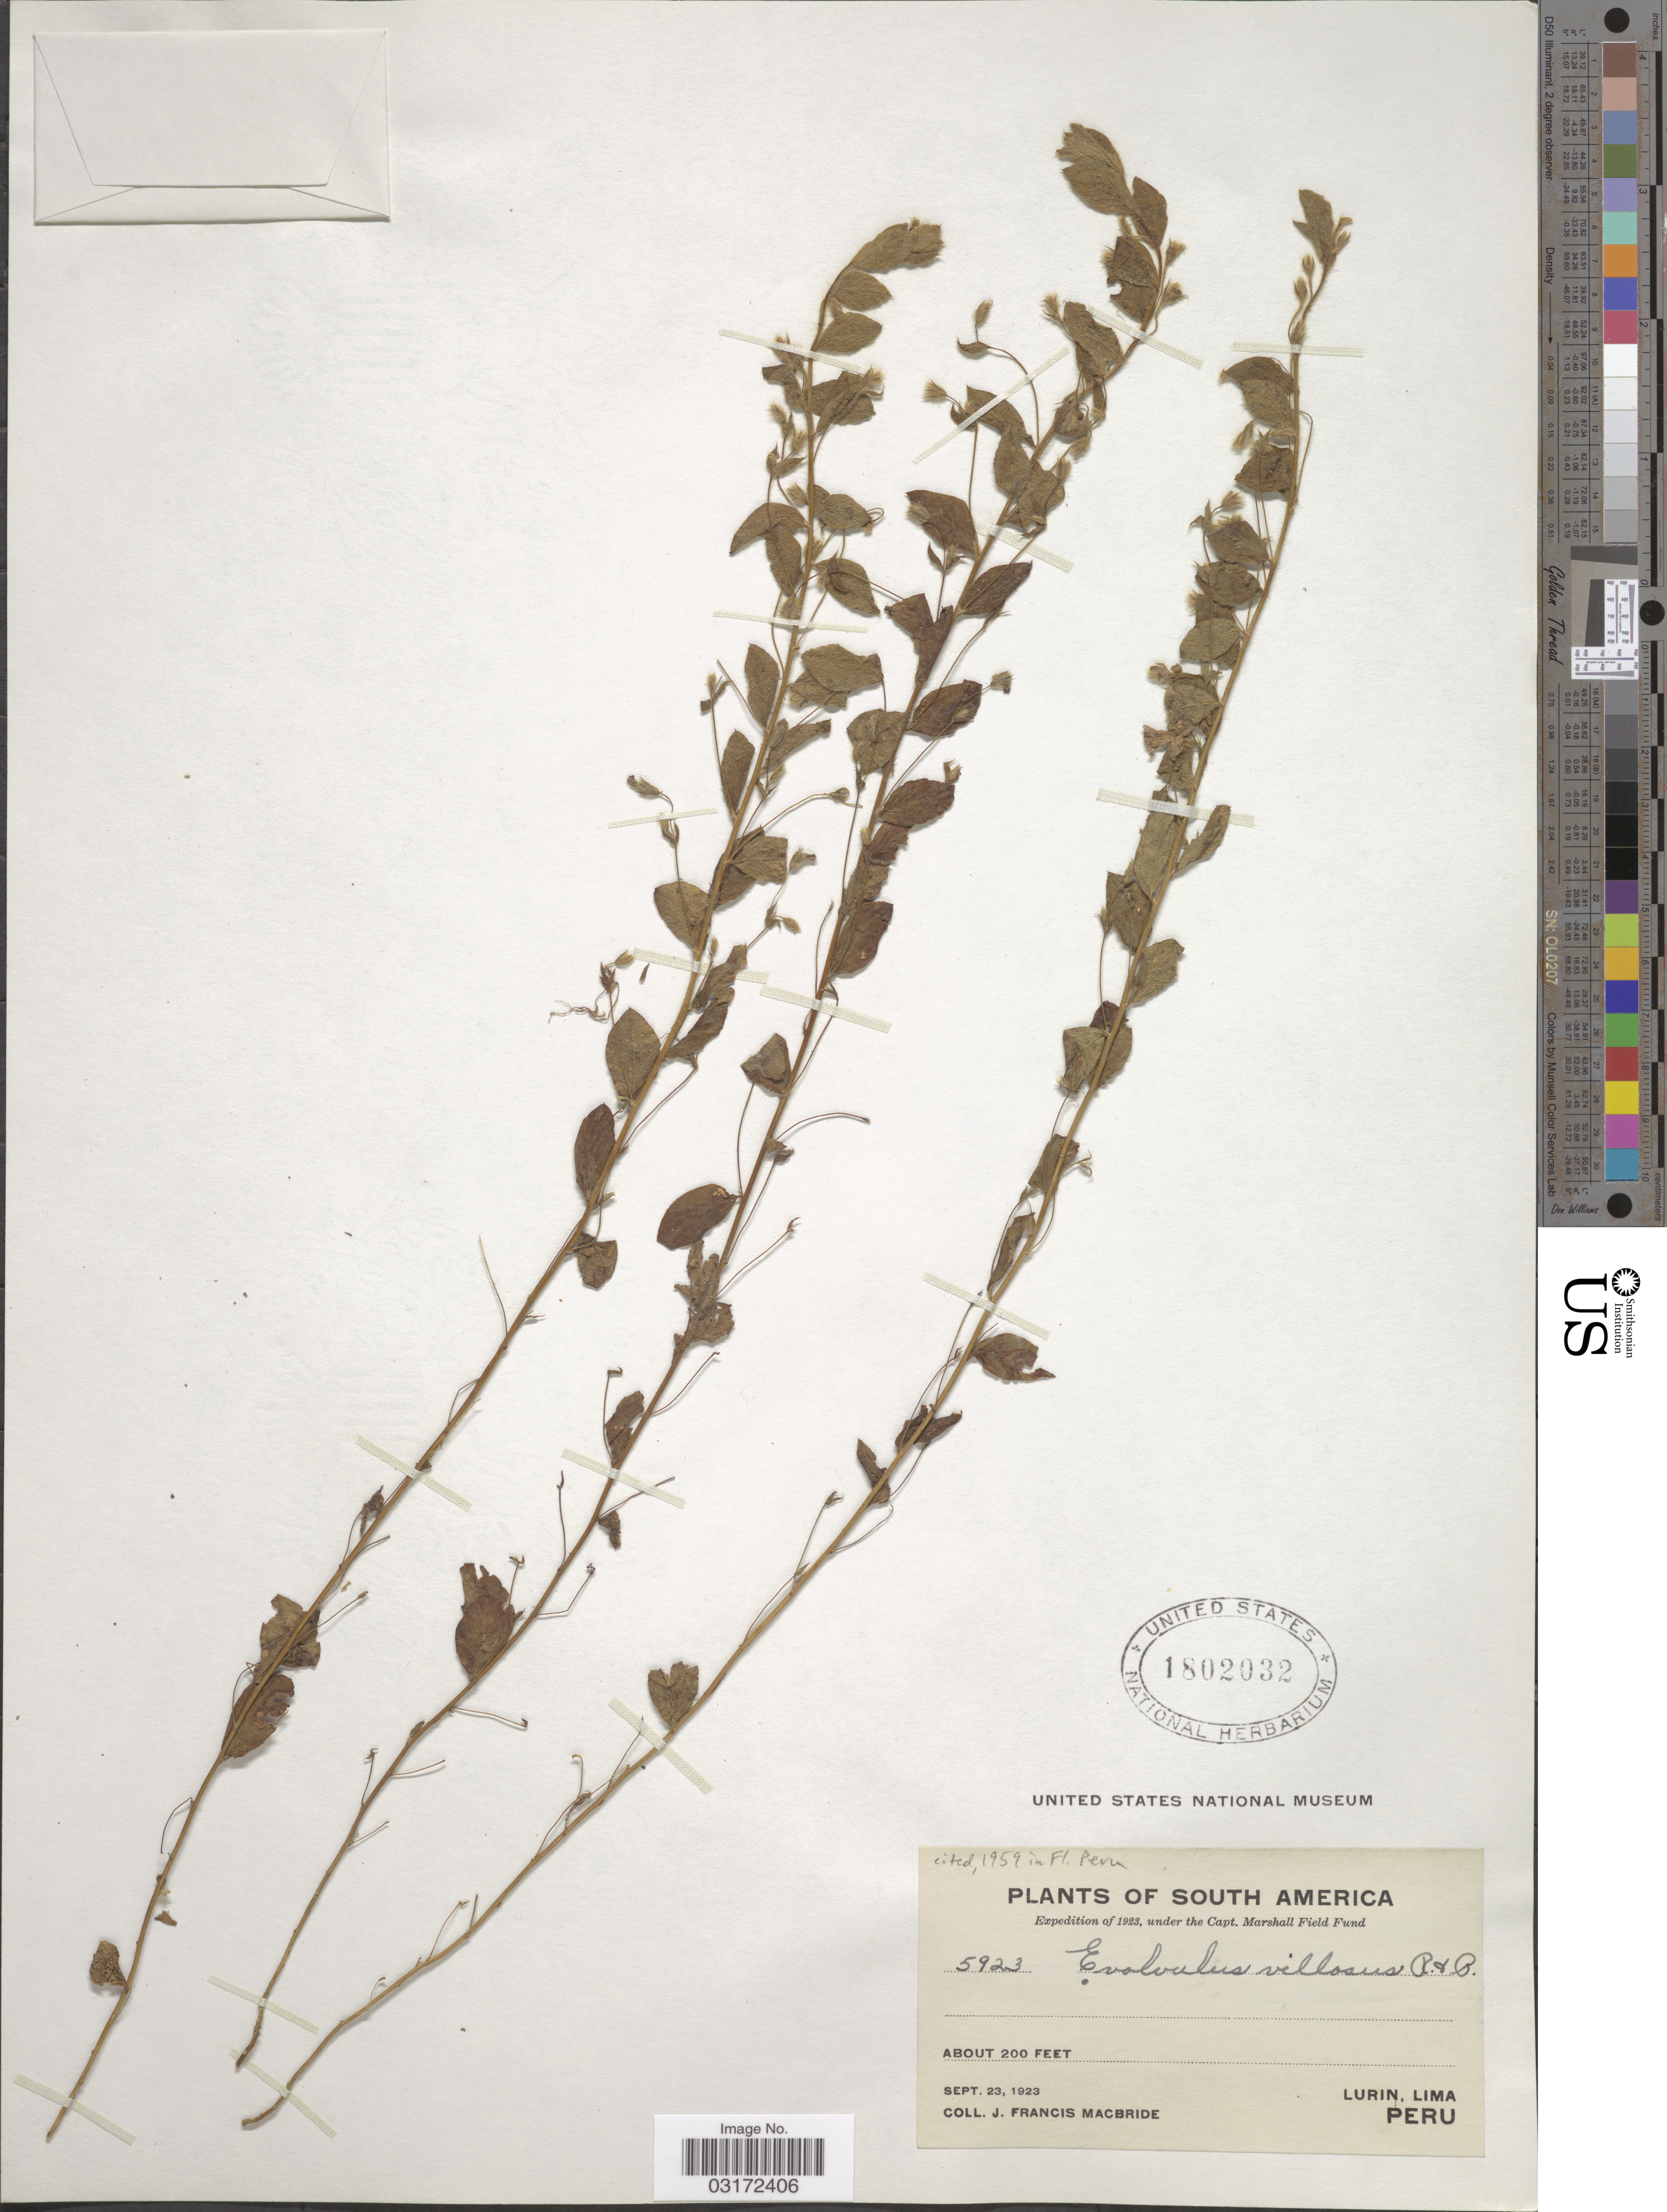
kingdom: Plantae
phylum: Tracheophyta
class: Magnoliopsida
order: Solanales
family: Convolvulaceae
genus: Evolvulus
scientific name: Evolvulus villosus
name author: Ruiz & Pav.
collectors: J. F. Macbride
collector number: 5923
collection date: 1923-09-23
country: Peru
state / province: Lima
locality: Lurin, Lima.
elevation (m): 61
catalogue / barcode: US 1802032